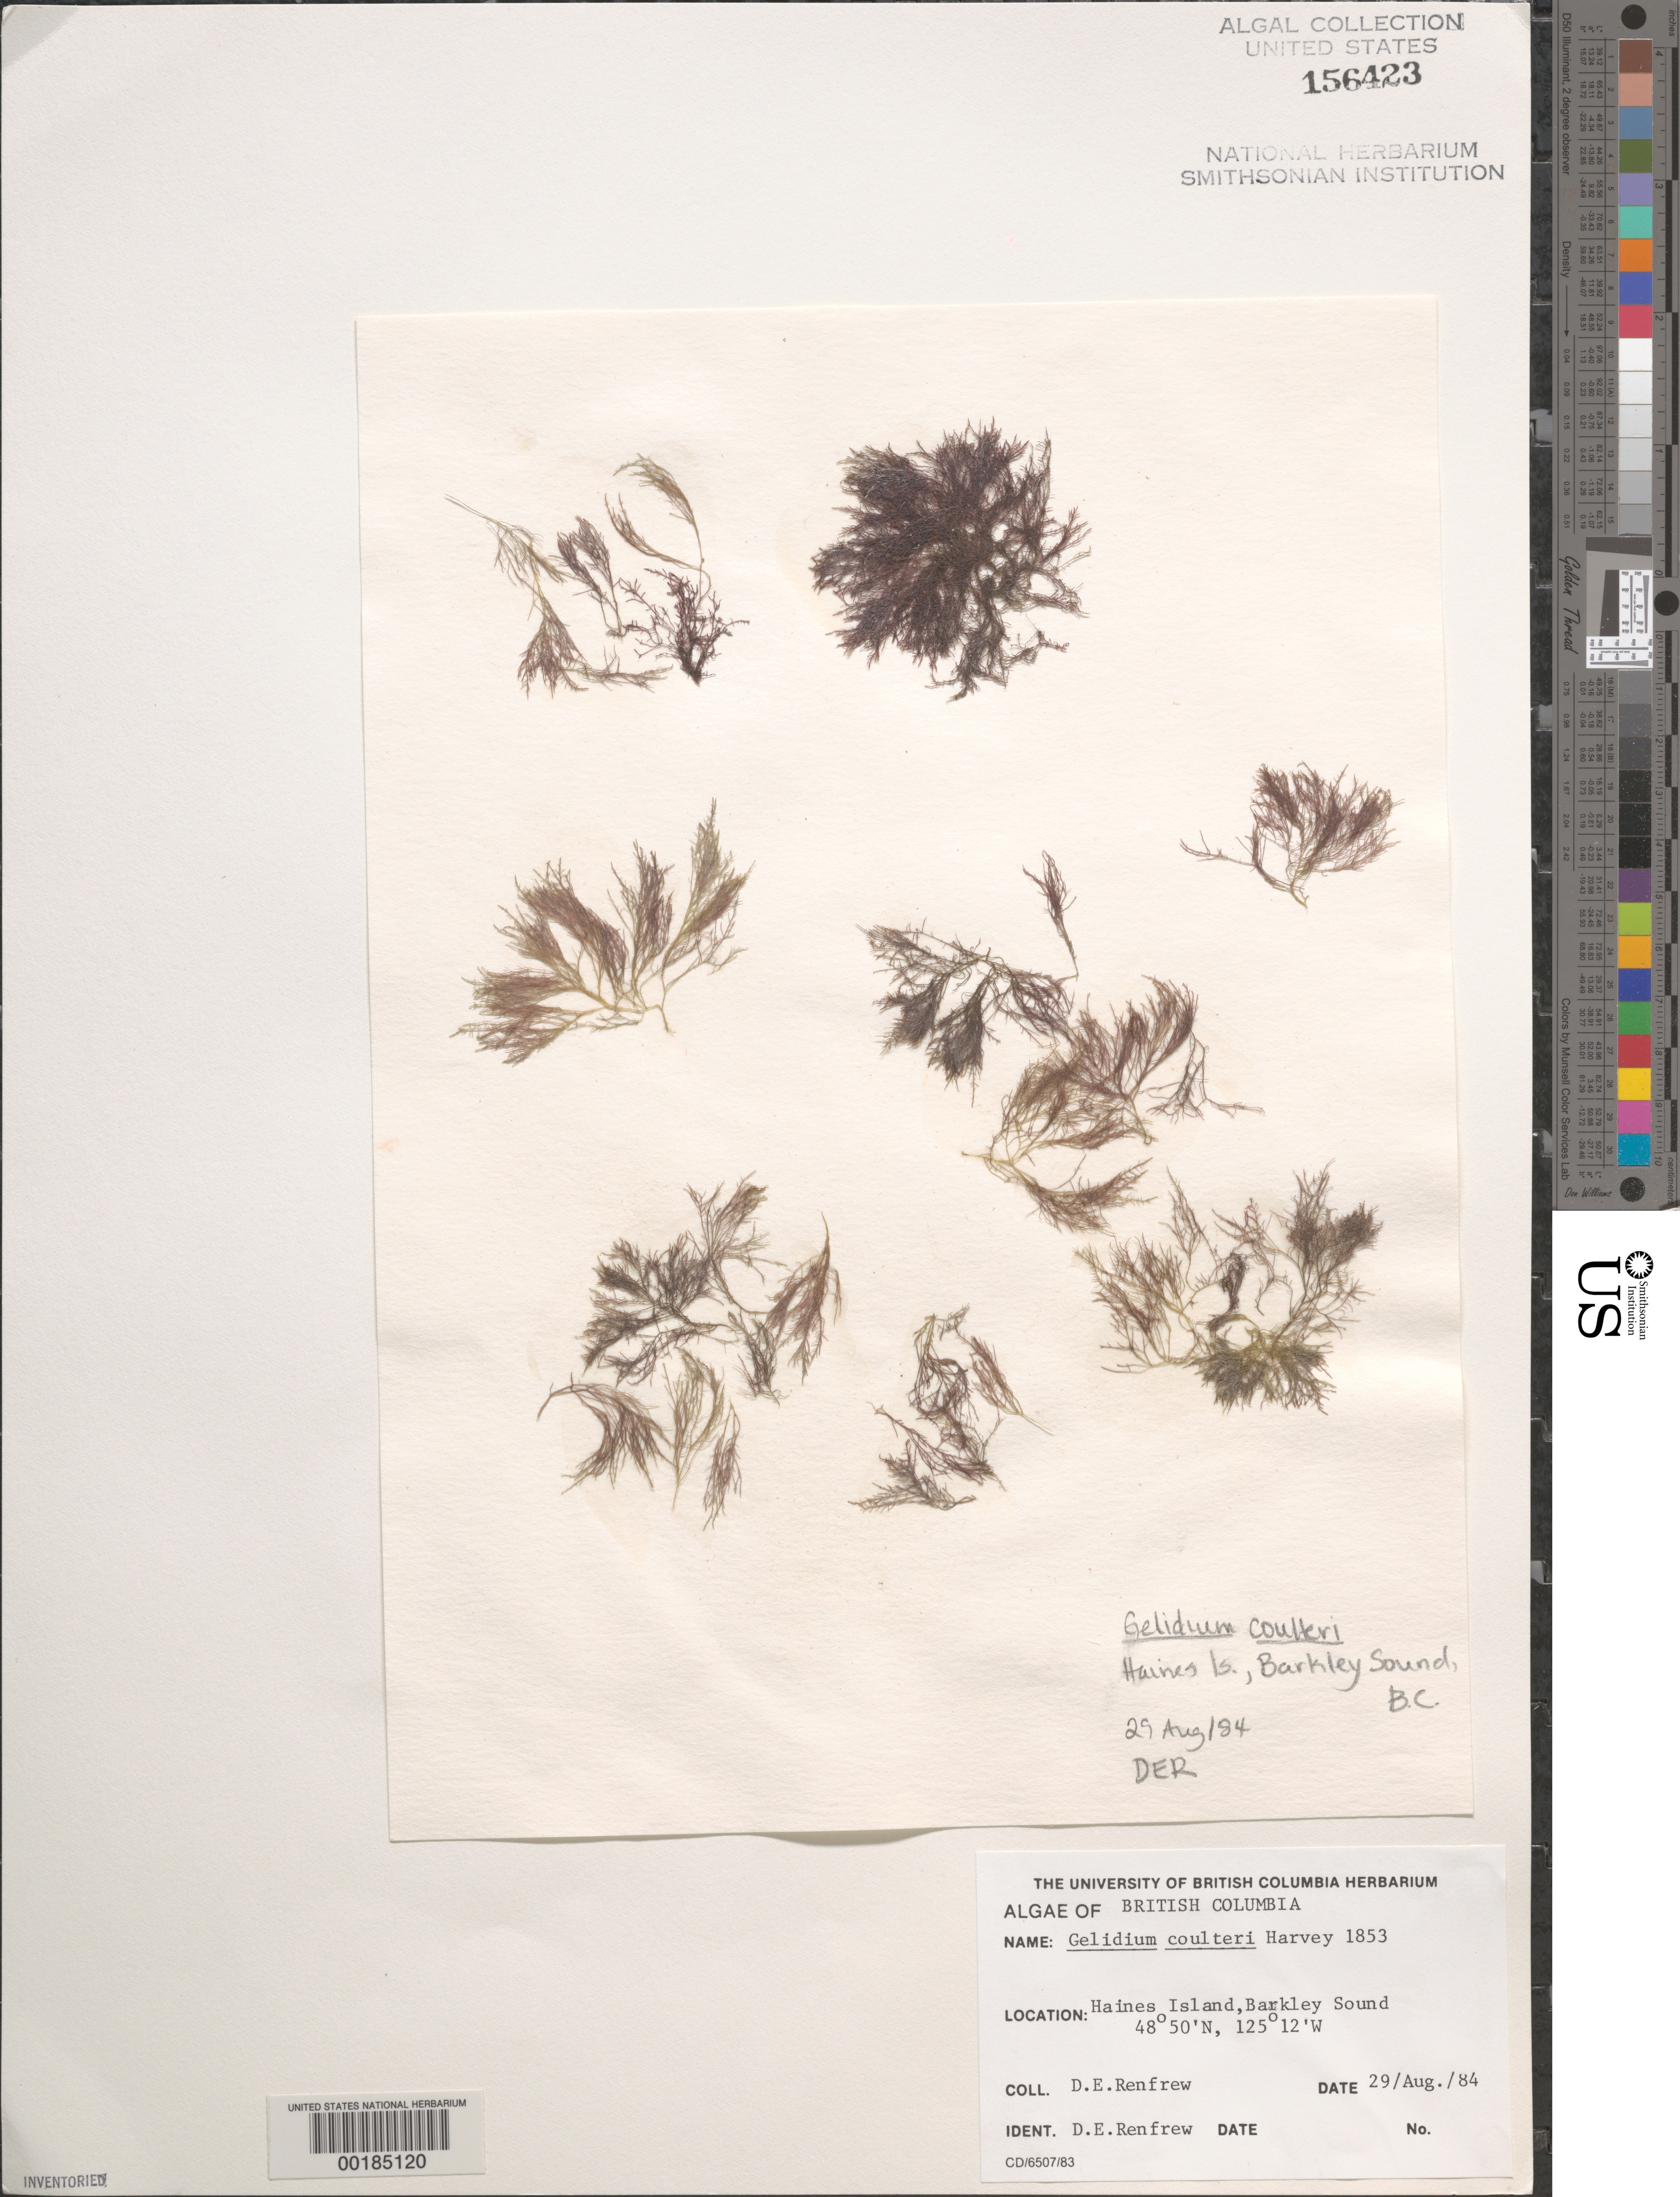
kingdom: Plantae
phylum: Rhodophyta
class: Florideophyceae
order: Gelidiales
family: Gelidiaceae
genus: Gelidium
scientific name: Gelidium coulteri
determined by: Renfrew, D. E.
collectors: D. Renfrew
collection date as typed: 29 Aug 1984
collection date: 1984-08-29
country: Canada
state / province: British Columbia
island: Haines Island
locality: Barkley Sound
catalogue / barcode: US 156423